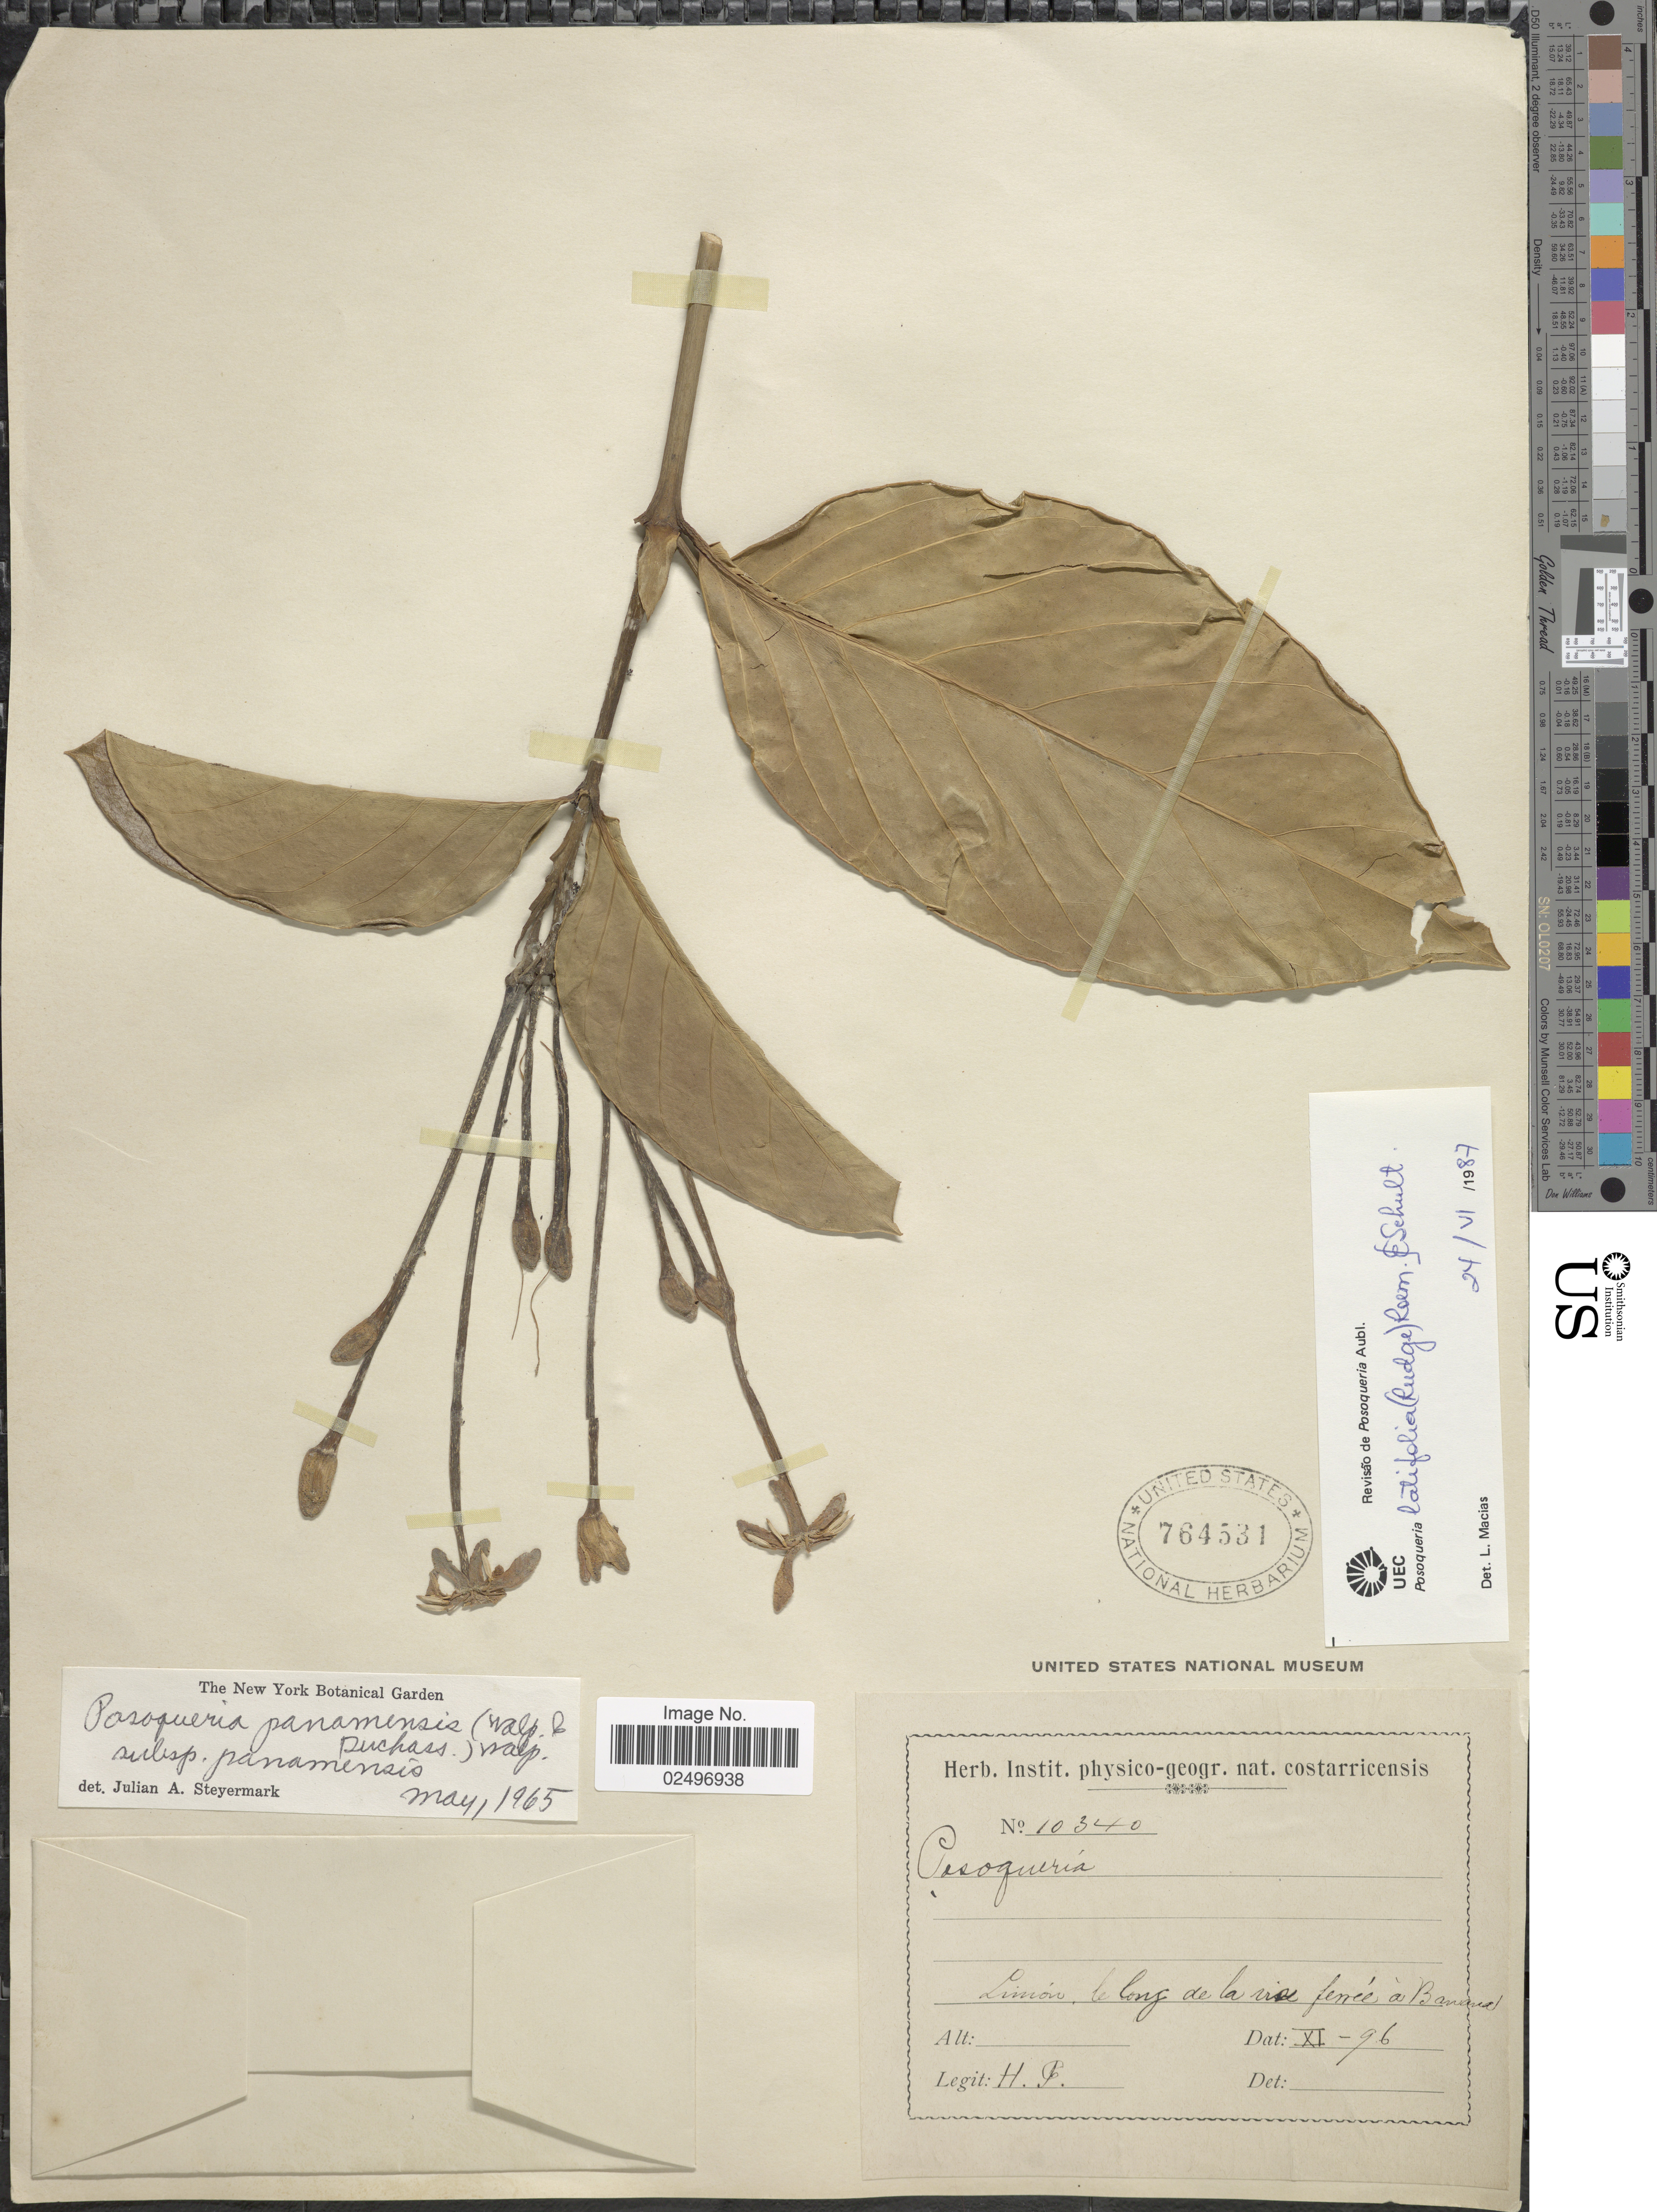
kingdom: Plantae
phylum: Tracheophyta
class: Magnoliopsida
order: Gentianales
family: Rubiaceae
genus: Posoqueria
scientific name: Posoqueria latifolia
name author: (Rudge) Roem. & Schult.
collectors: H. P.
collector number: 10340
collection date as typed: Transcribed d/m/y: /11/96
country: Costa Rica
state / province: Limón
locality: Le long de la voie ferrée à Banana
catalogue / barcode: US 764531